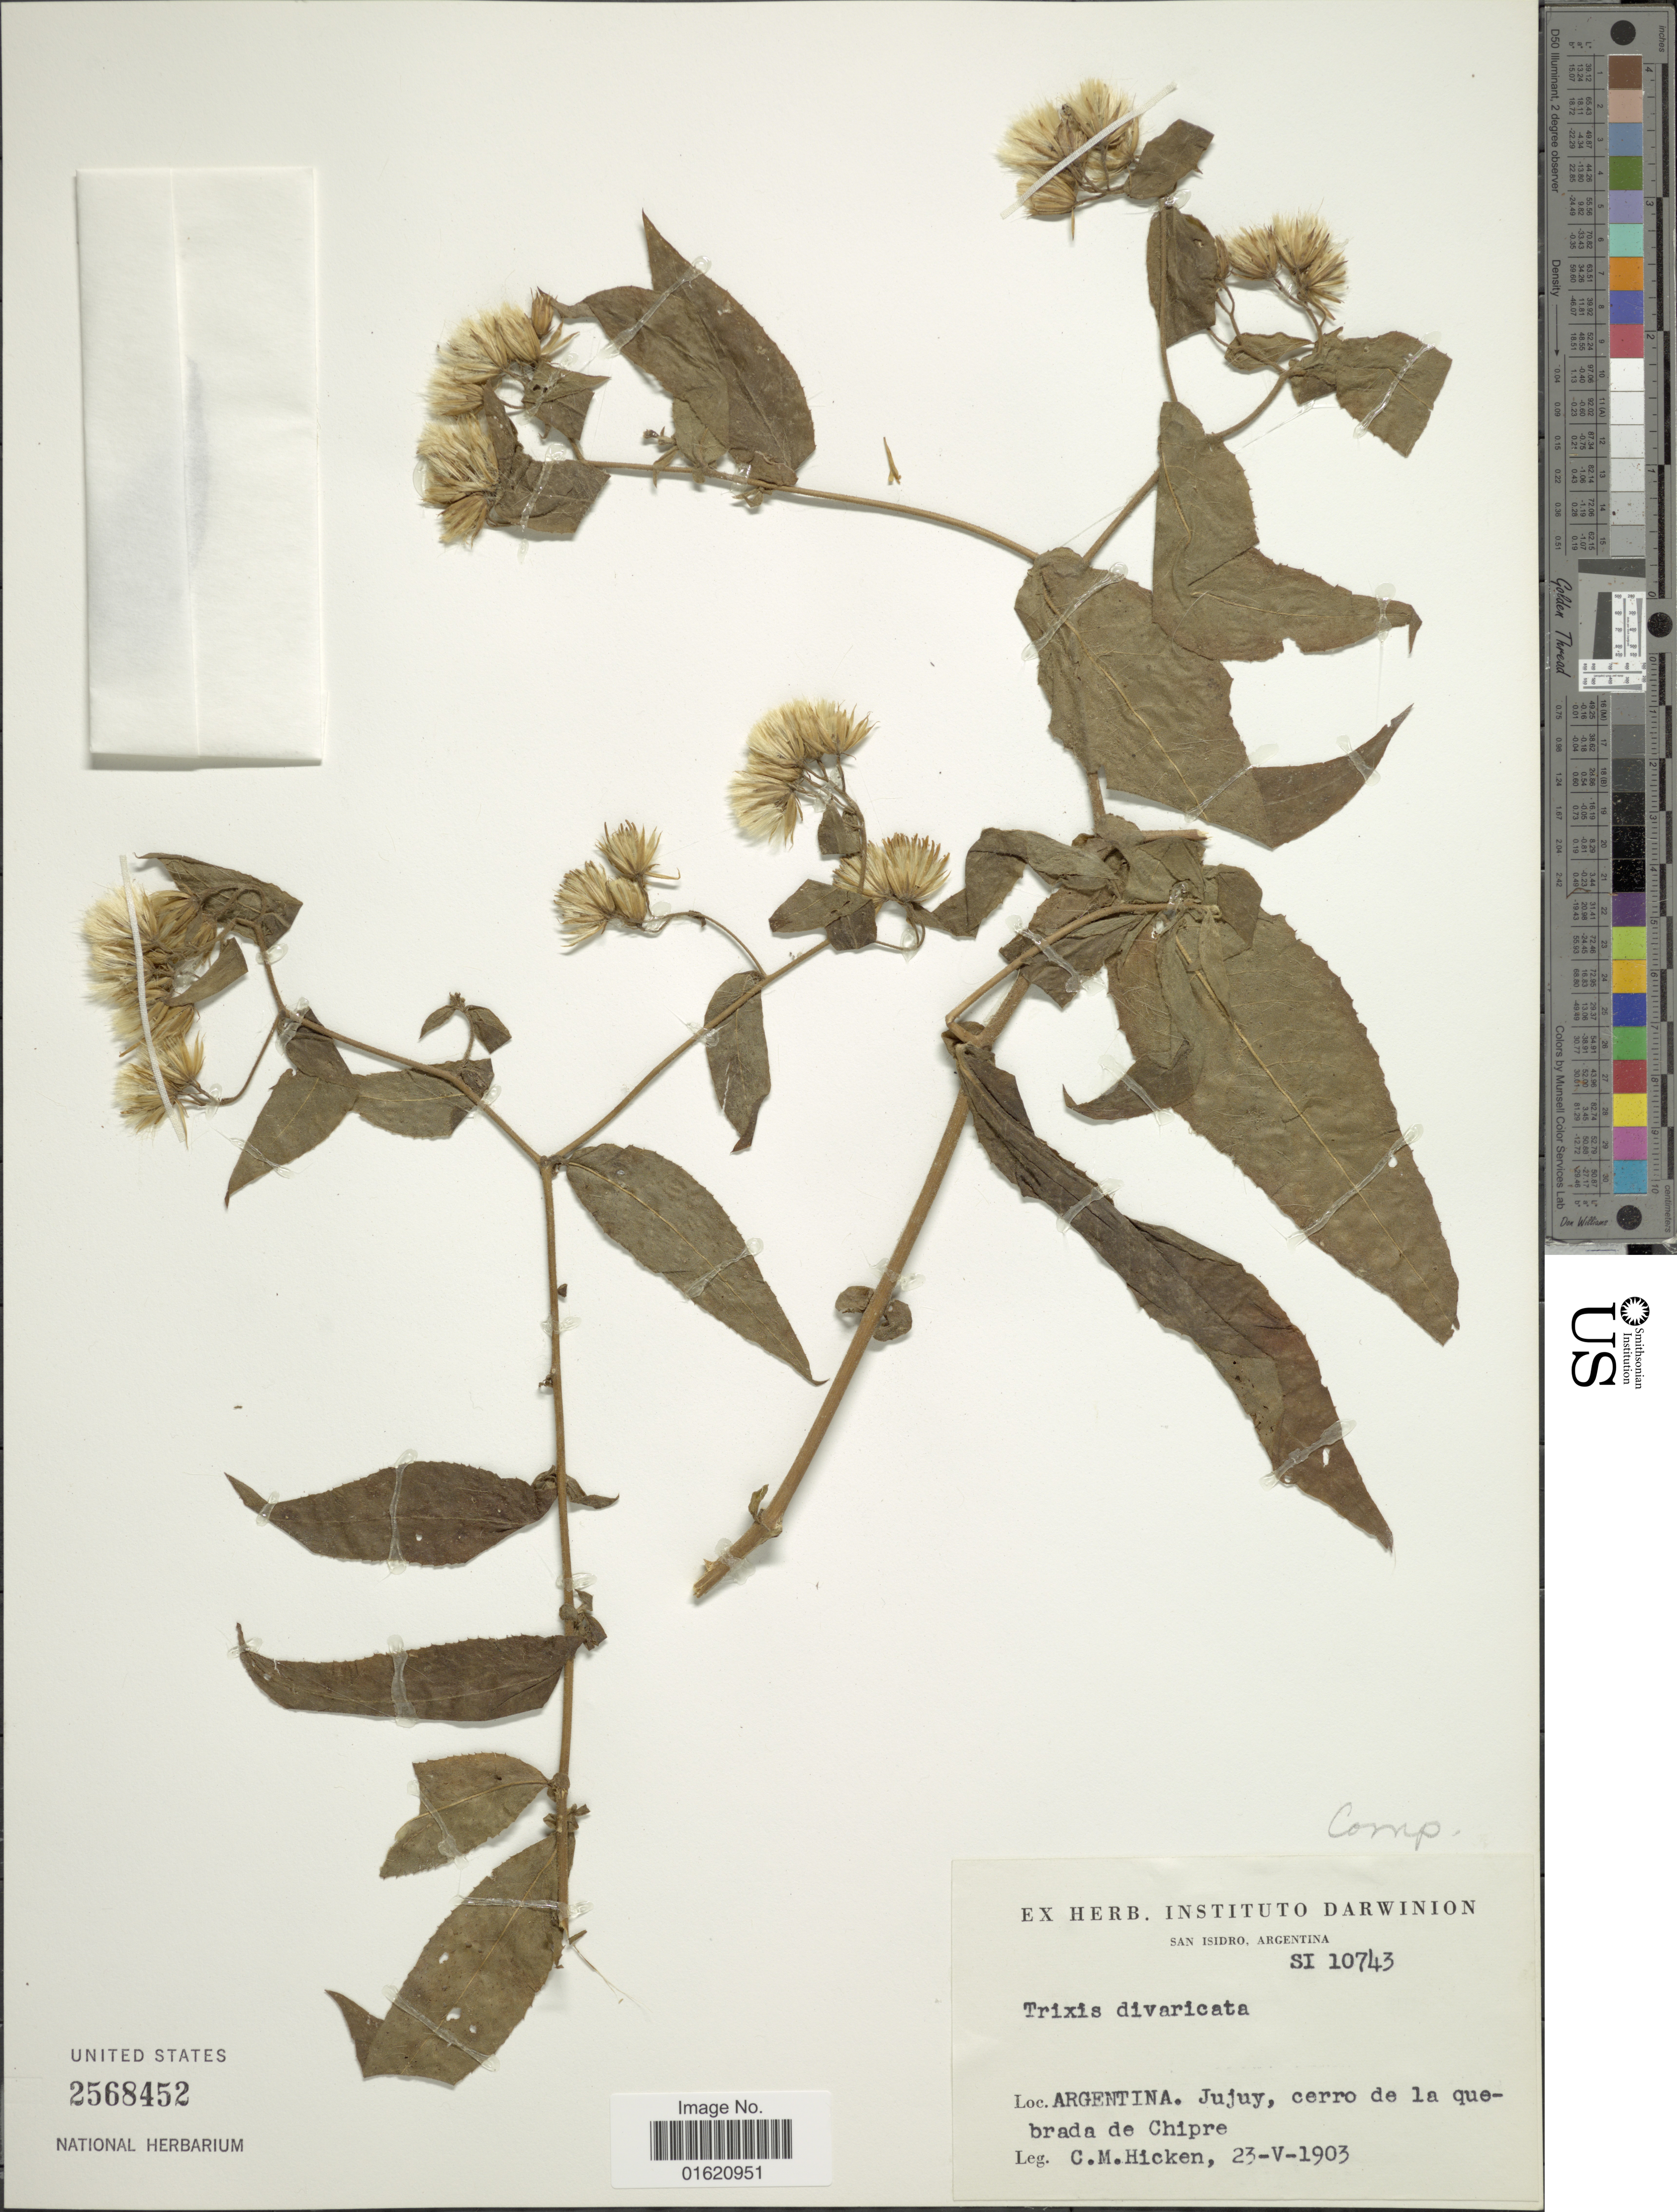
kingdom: Plantae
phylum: Tracheophyta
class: Magnoliopsida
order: Asterales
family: Asteraceae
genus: Trixis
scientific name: Trixis antimenorrhoea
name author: (Schrank) Mart. ex Kuntze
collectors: C. M. Hicken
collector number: SI10743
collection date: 1903-05-23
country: Argentina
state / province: Jujuy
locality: Cerro de la quebrada de Chipre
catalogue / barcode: US 2568452